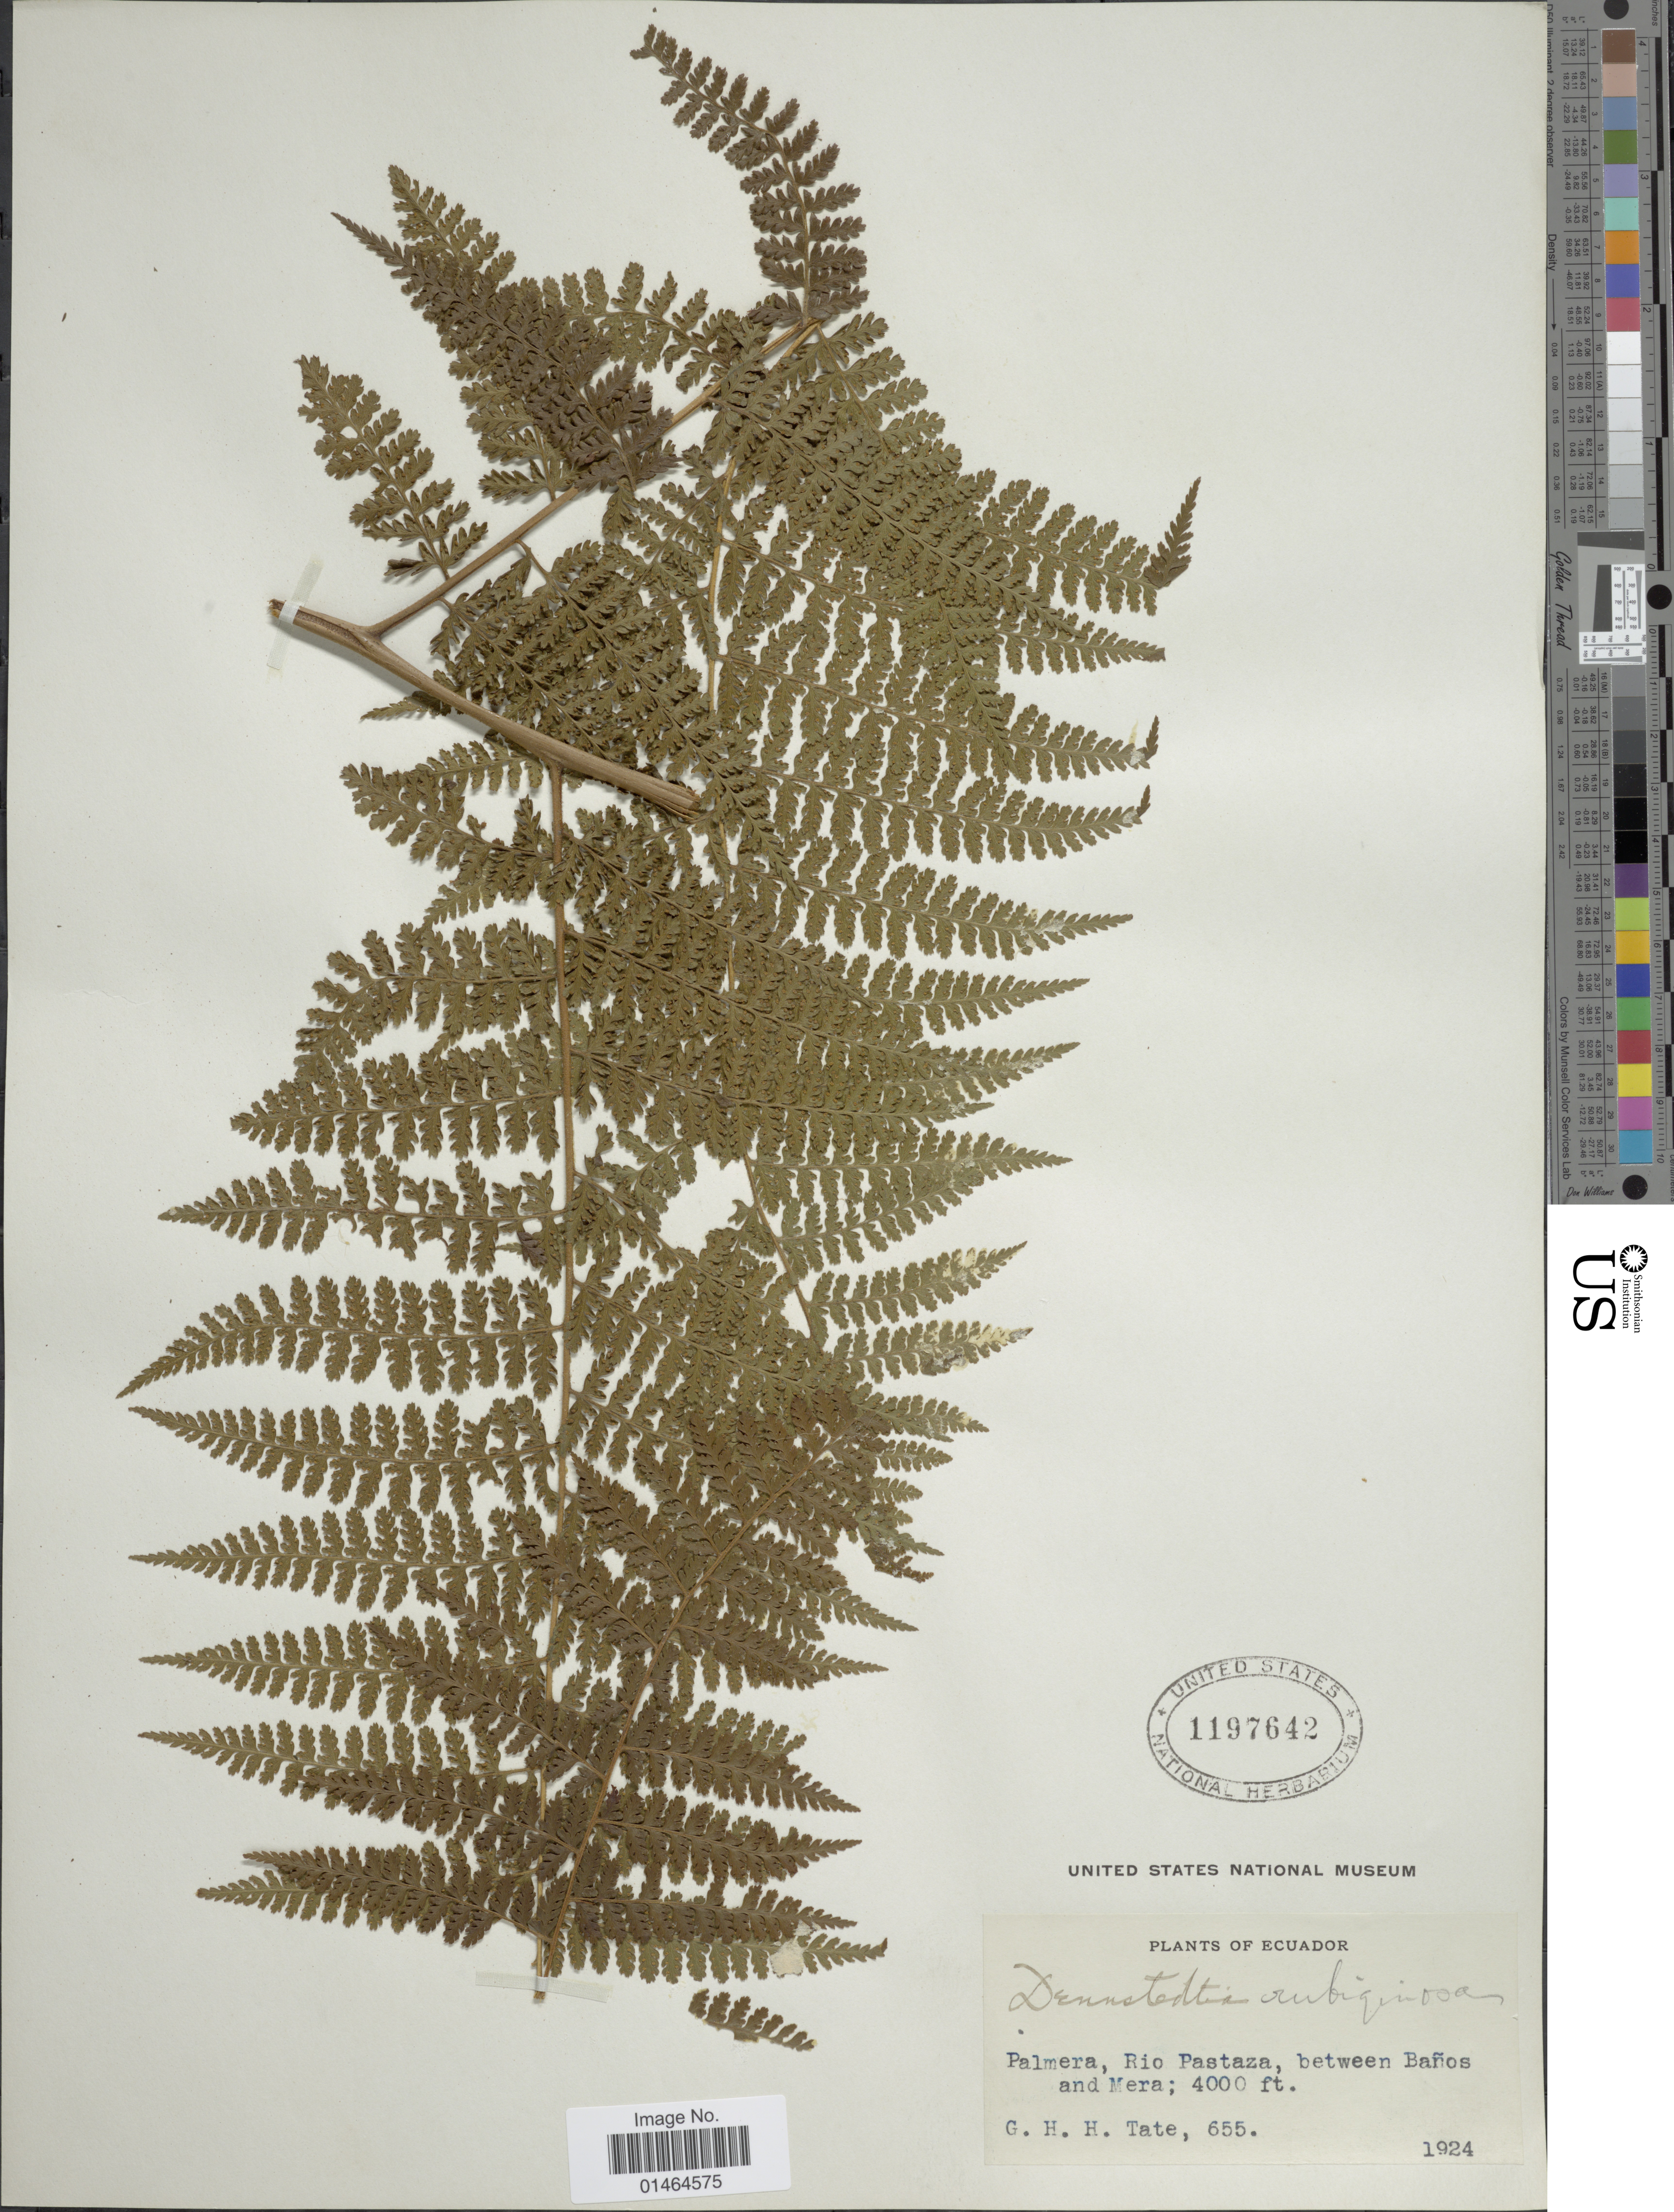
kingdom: Plantae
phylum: Tracheophyta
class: Polypodiopsida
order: Polypodiales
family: Dennstaedtiaceae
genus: Dennstaedtia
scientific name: Dennstaedtia cicutaria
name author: (Sw.) T. Moore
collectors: G. H. H.Tate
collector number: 655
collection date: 1924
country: Ecuador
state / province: Pastaza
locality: Palmera, Rio Pastaza, between Baños and Mera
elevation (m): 1219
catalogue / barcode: US 1197642